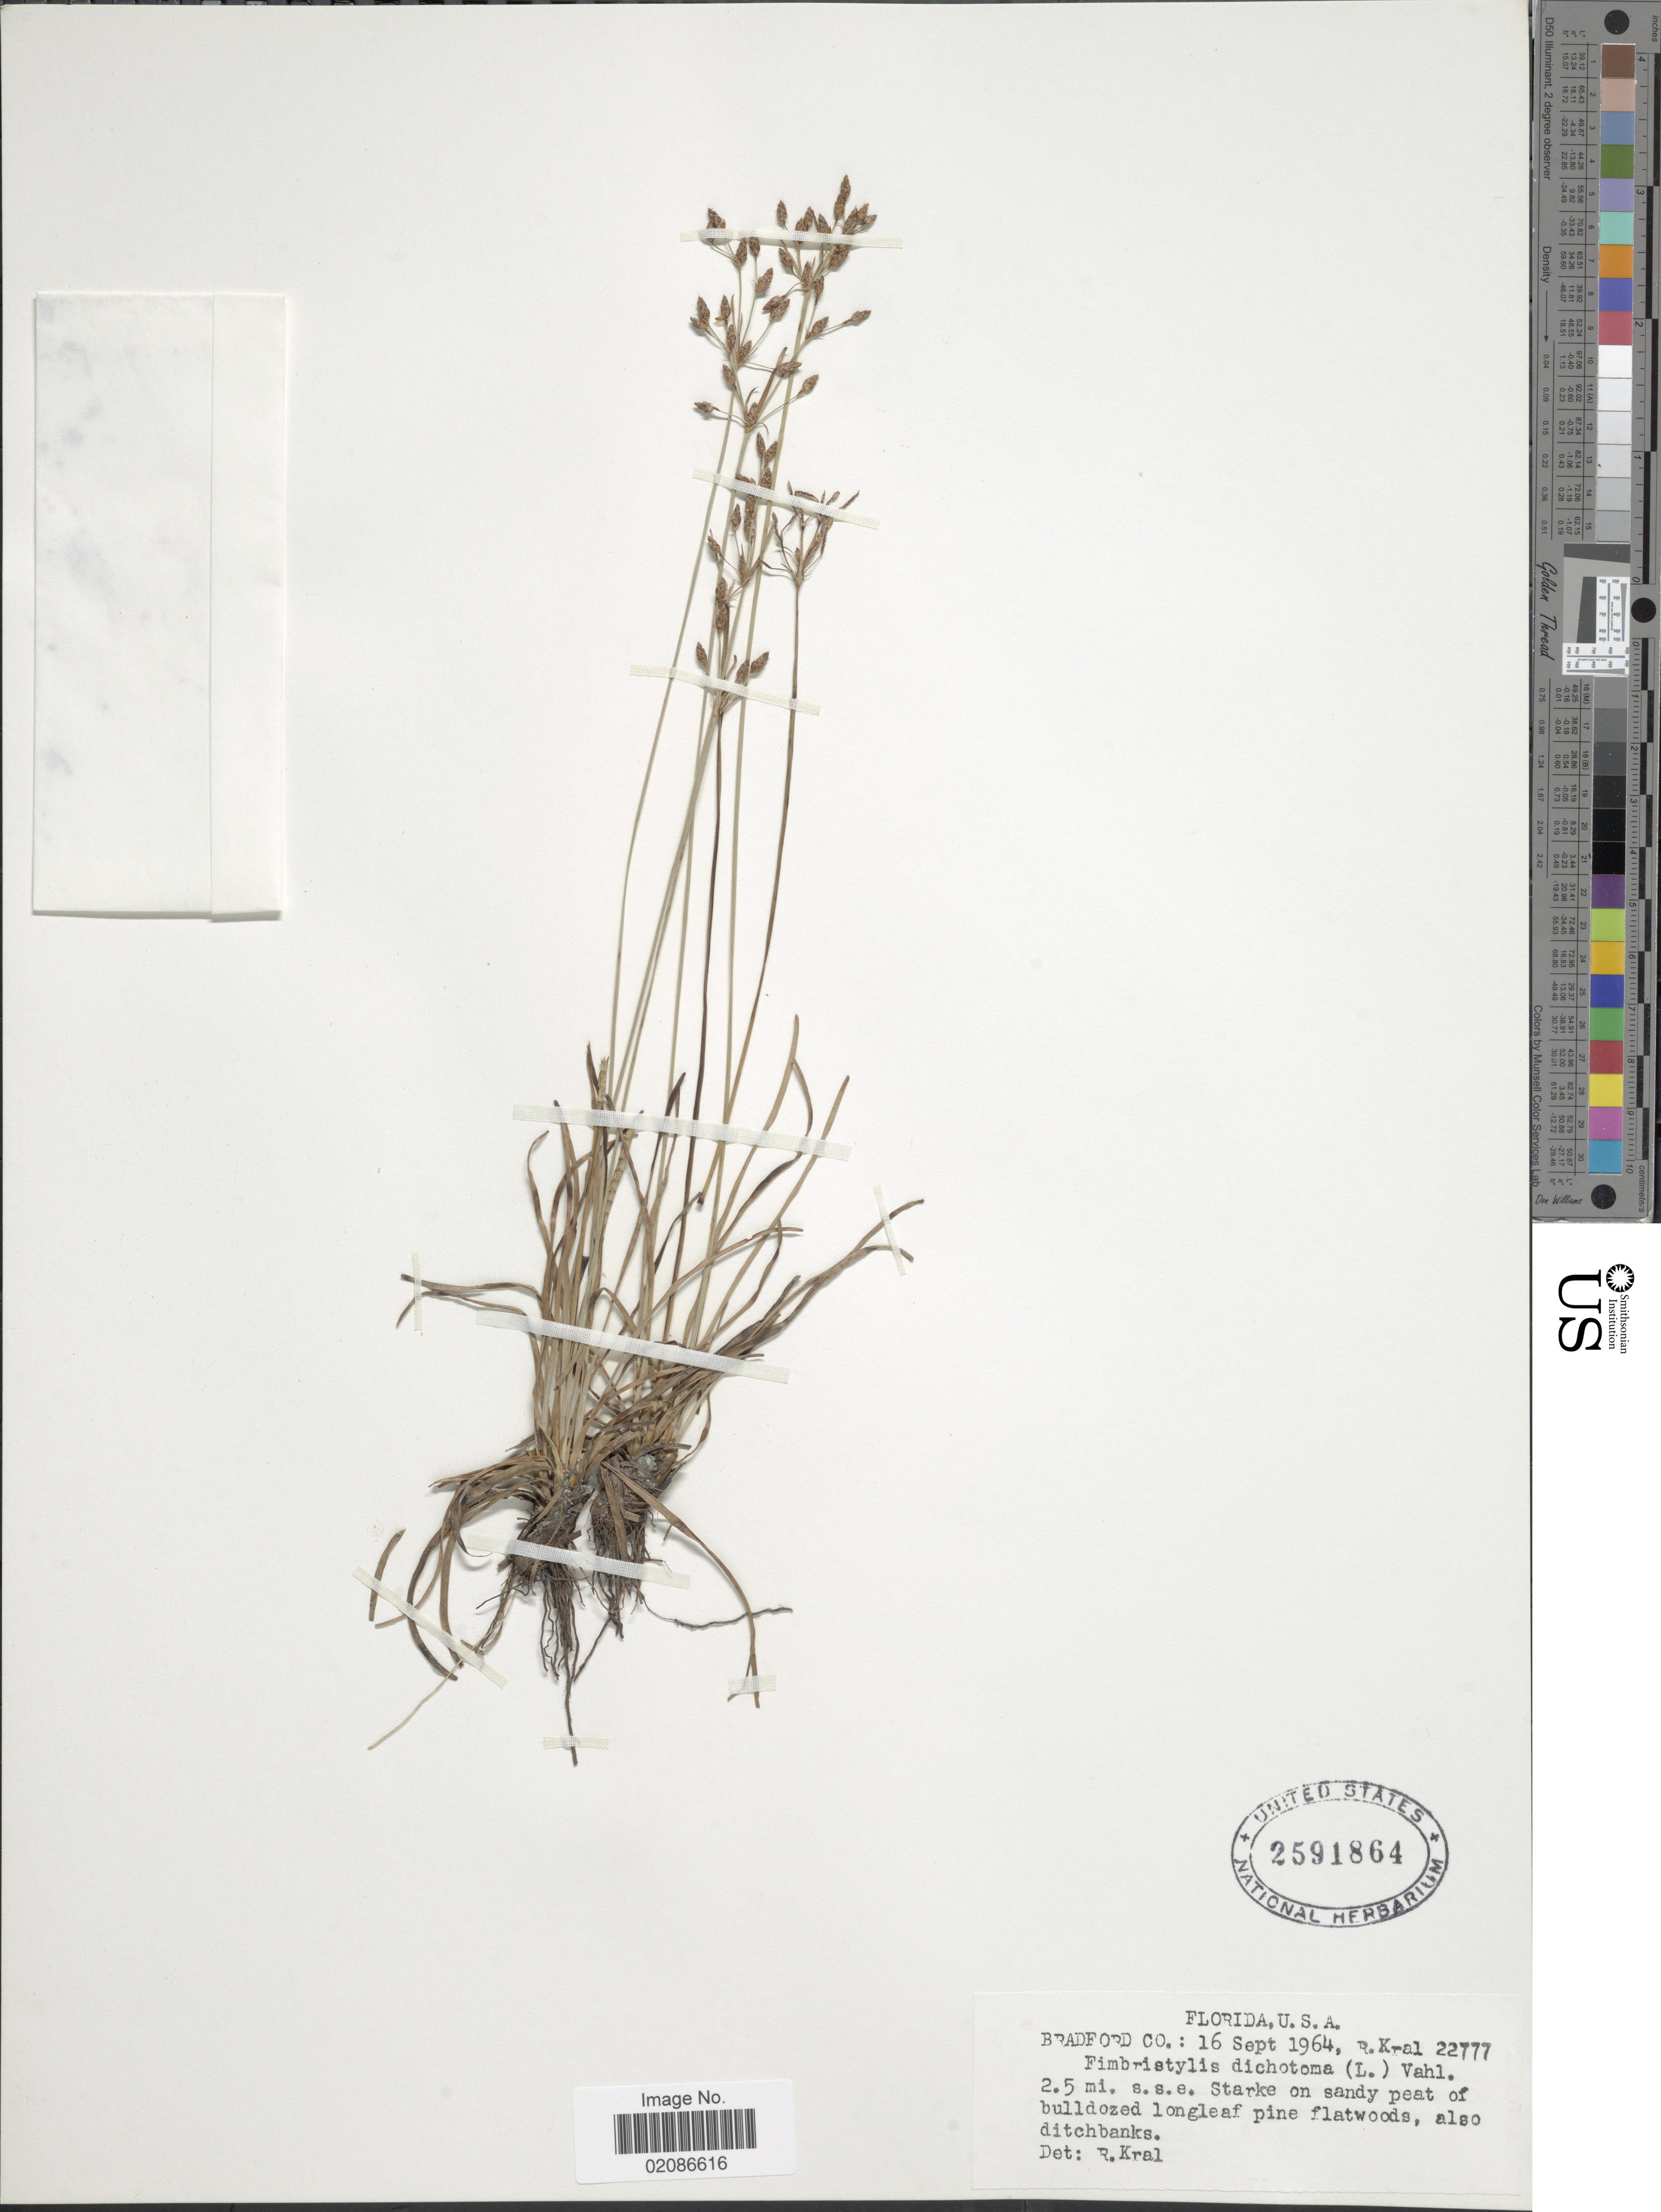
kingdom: Plantae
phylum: Tracheophyta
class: Liliopsida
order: Poales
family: Cyperaceae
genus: Fimbristylis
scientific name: Fimbristylis dichotoma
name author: (L.) Vahl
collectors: R. Kral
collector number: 22777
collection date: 1964-09-16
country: United States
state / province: Florida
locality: U.S.A. Bradford Co.: 2.5 mi. s.s.e. Starke on sandy peat of buldozed longleaf pine flatwood, also ditchbank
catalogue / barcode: US 2591864